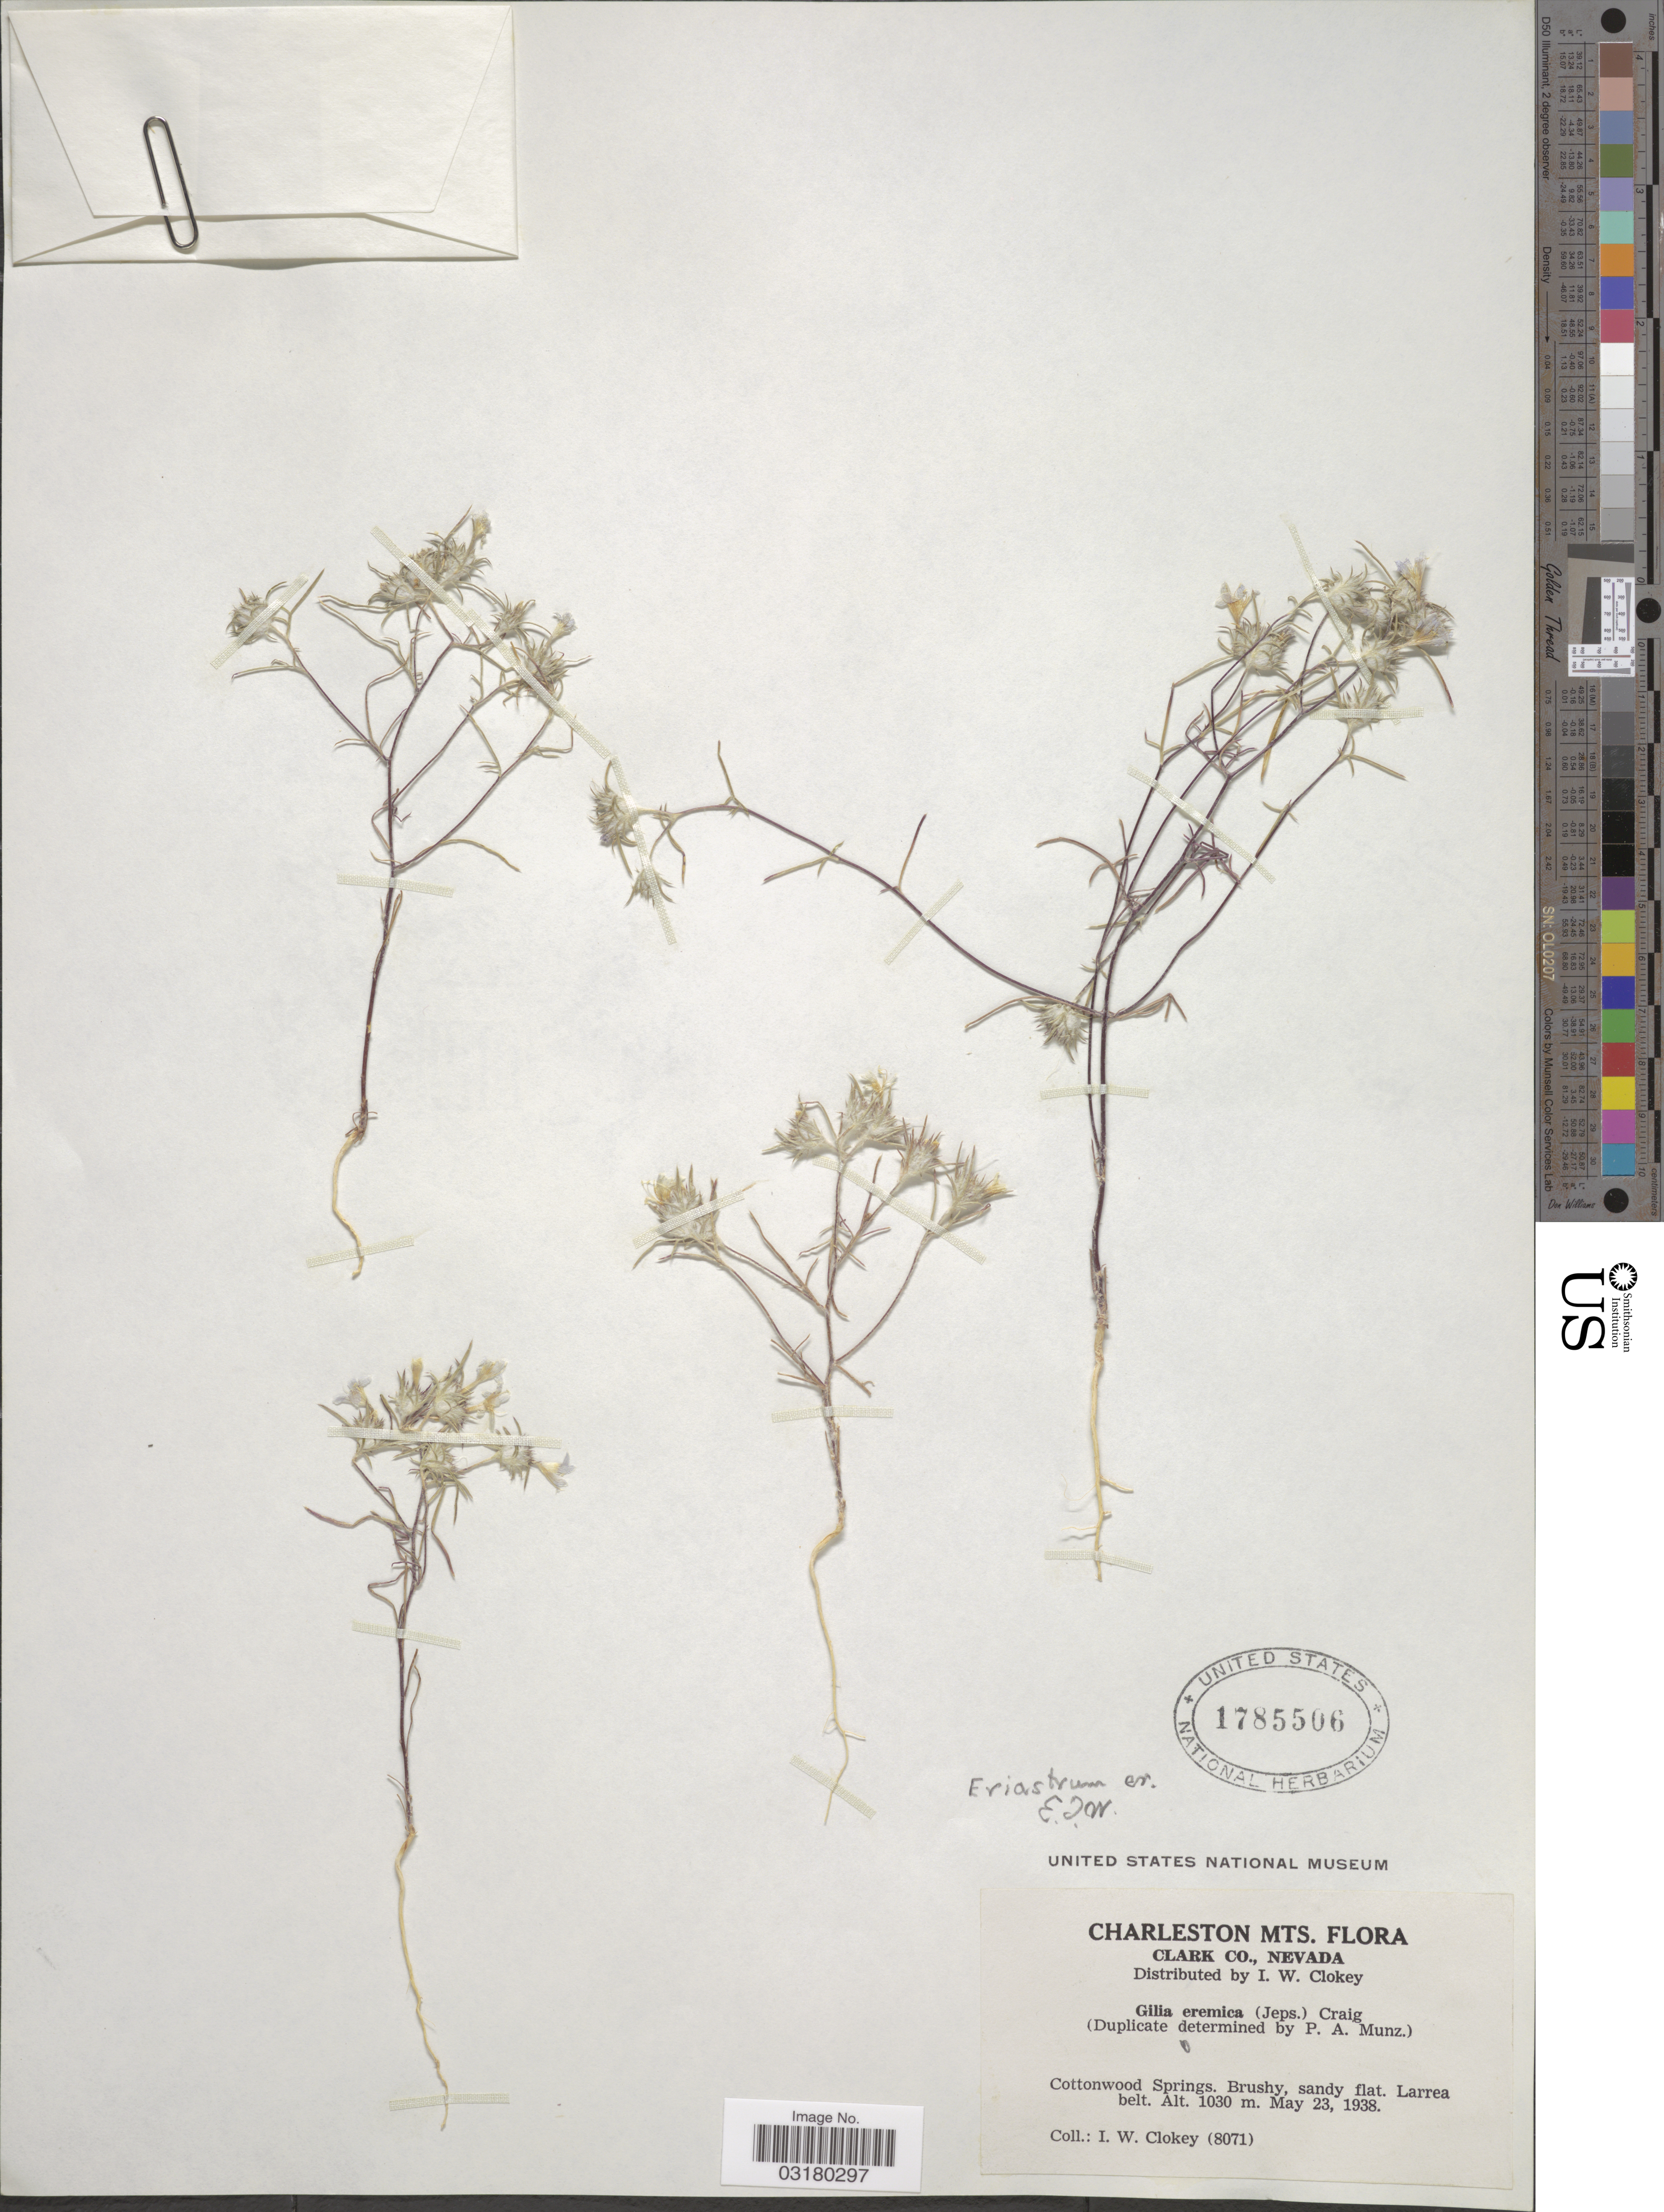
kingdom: Plantae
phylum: Tracheophyta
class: Magnoliopsida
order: Ericales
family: Polemoniaceae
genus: Eriastrum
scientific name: Eriastrum eremicum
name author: (Jeps.) H. Mason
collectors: I. W. Clokey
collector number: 8071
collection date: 1938-05-23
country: United States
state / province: Nevada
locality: Charleston Mts. Clark Co. Cottonwood Springs.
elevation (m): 1030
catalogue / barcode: US 1785506